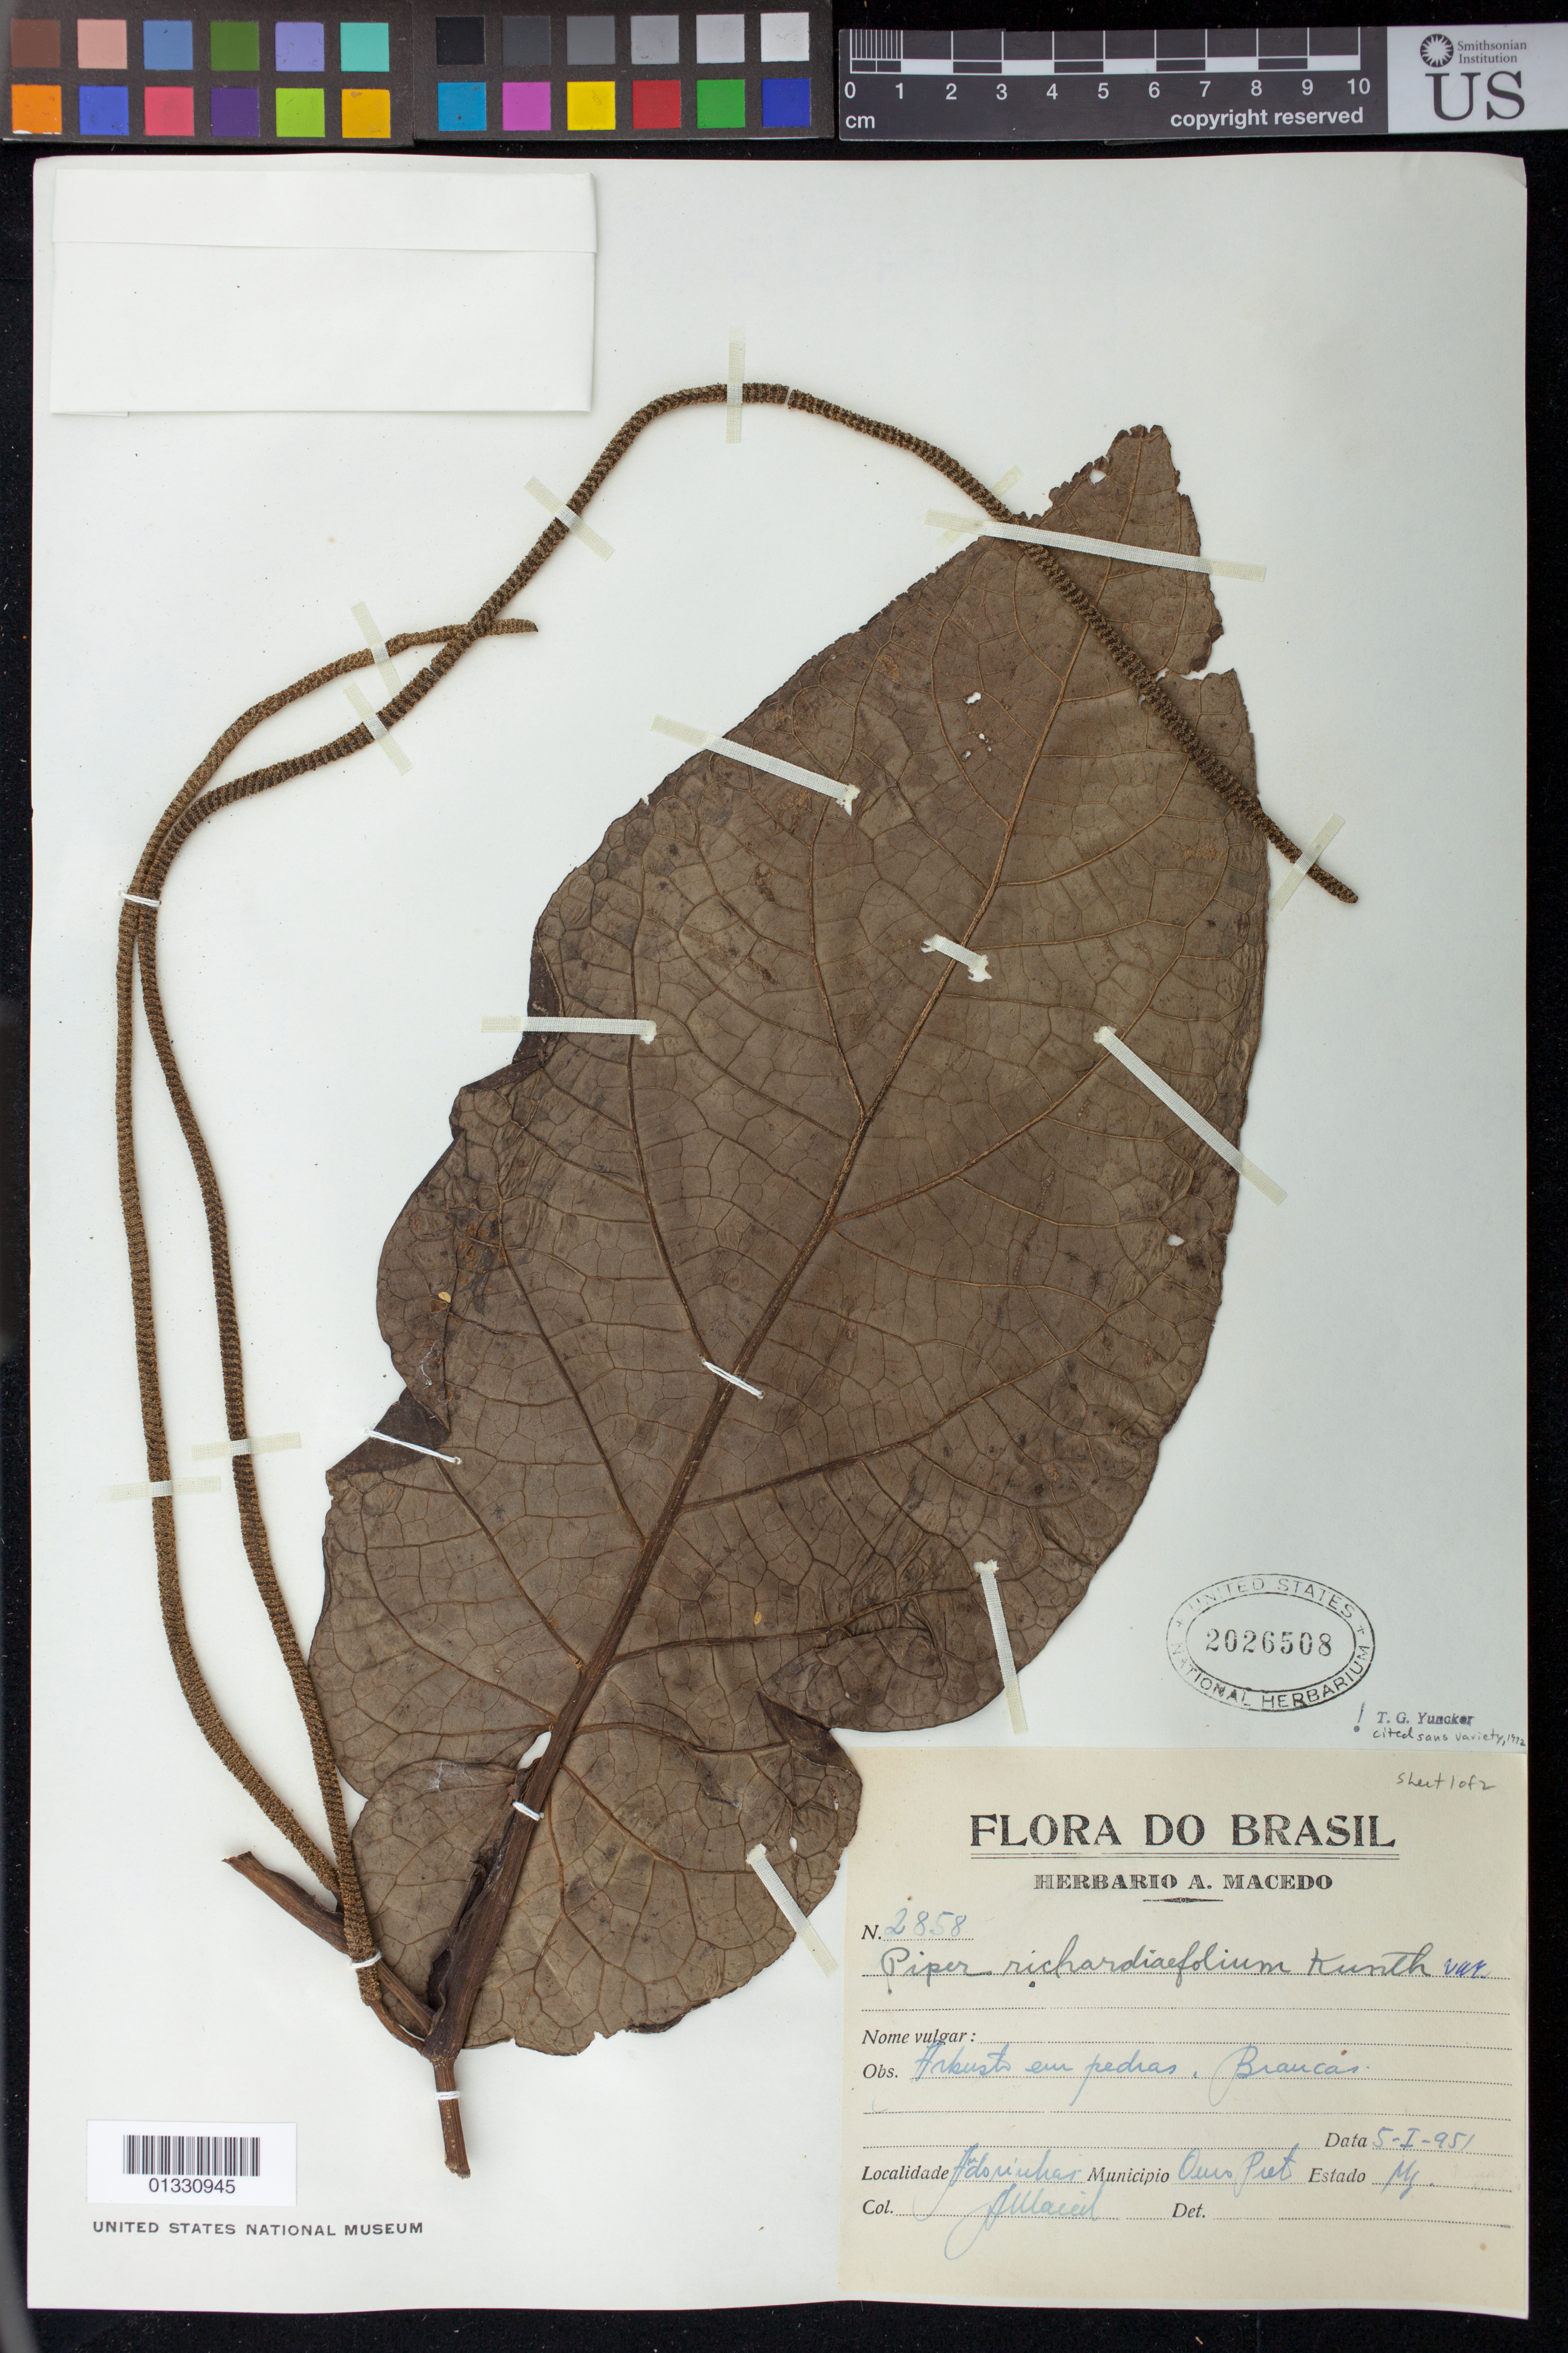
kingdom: Plantae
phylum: Tracheophyta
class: Magnoliopsida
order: Piperales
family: Piperaceae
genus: Piper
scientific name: Piper richardiifolium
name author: Kunth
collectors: A. Macedo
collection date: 1951-01-05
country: Brazil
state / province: Minas Gerais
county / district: Ouro Preto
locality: Andorinhas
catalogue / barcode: US 2026508